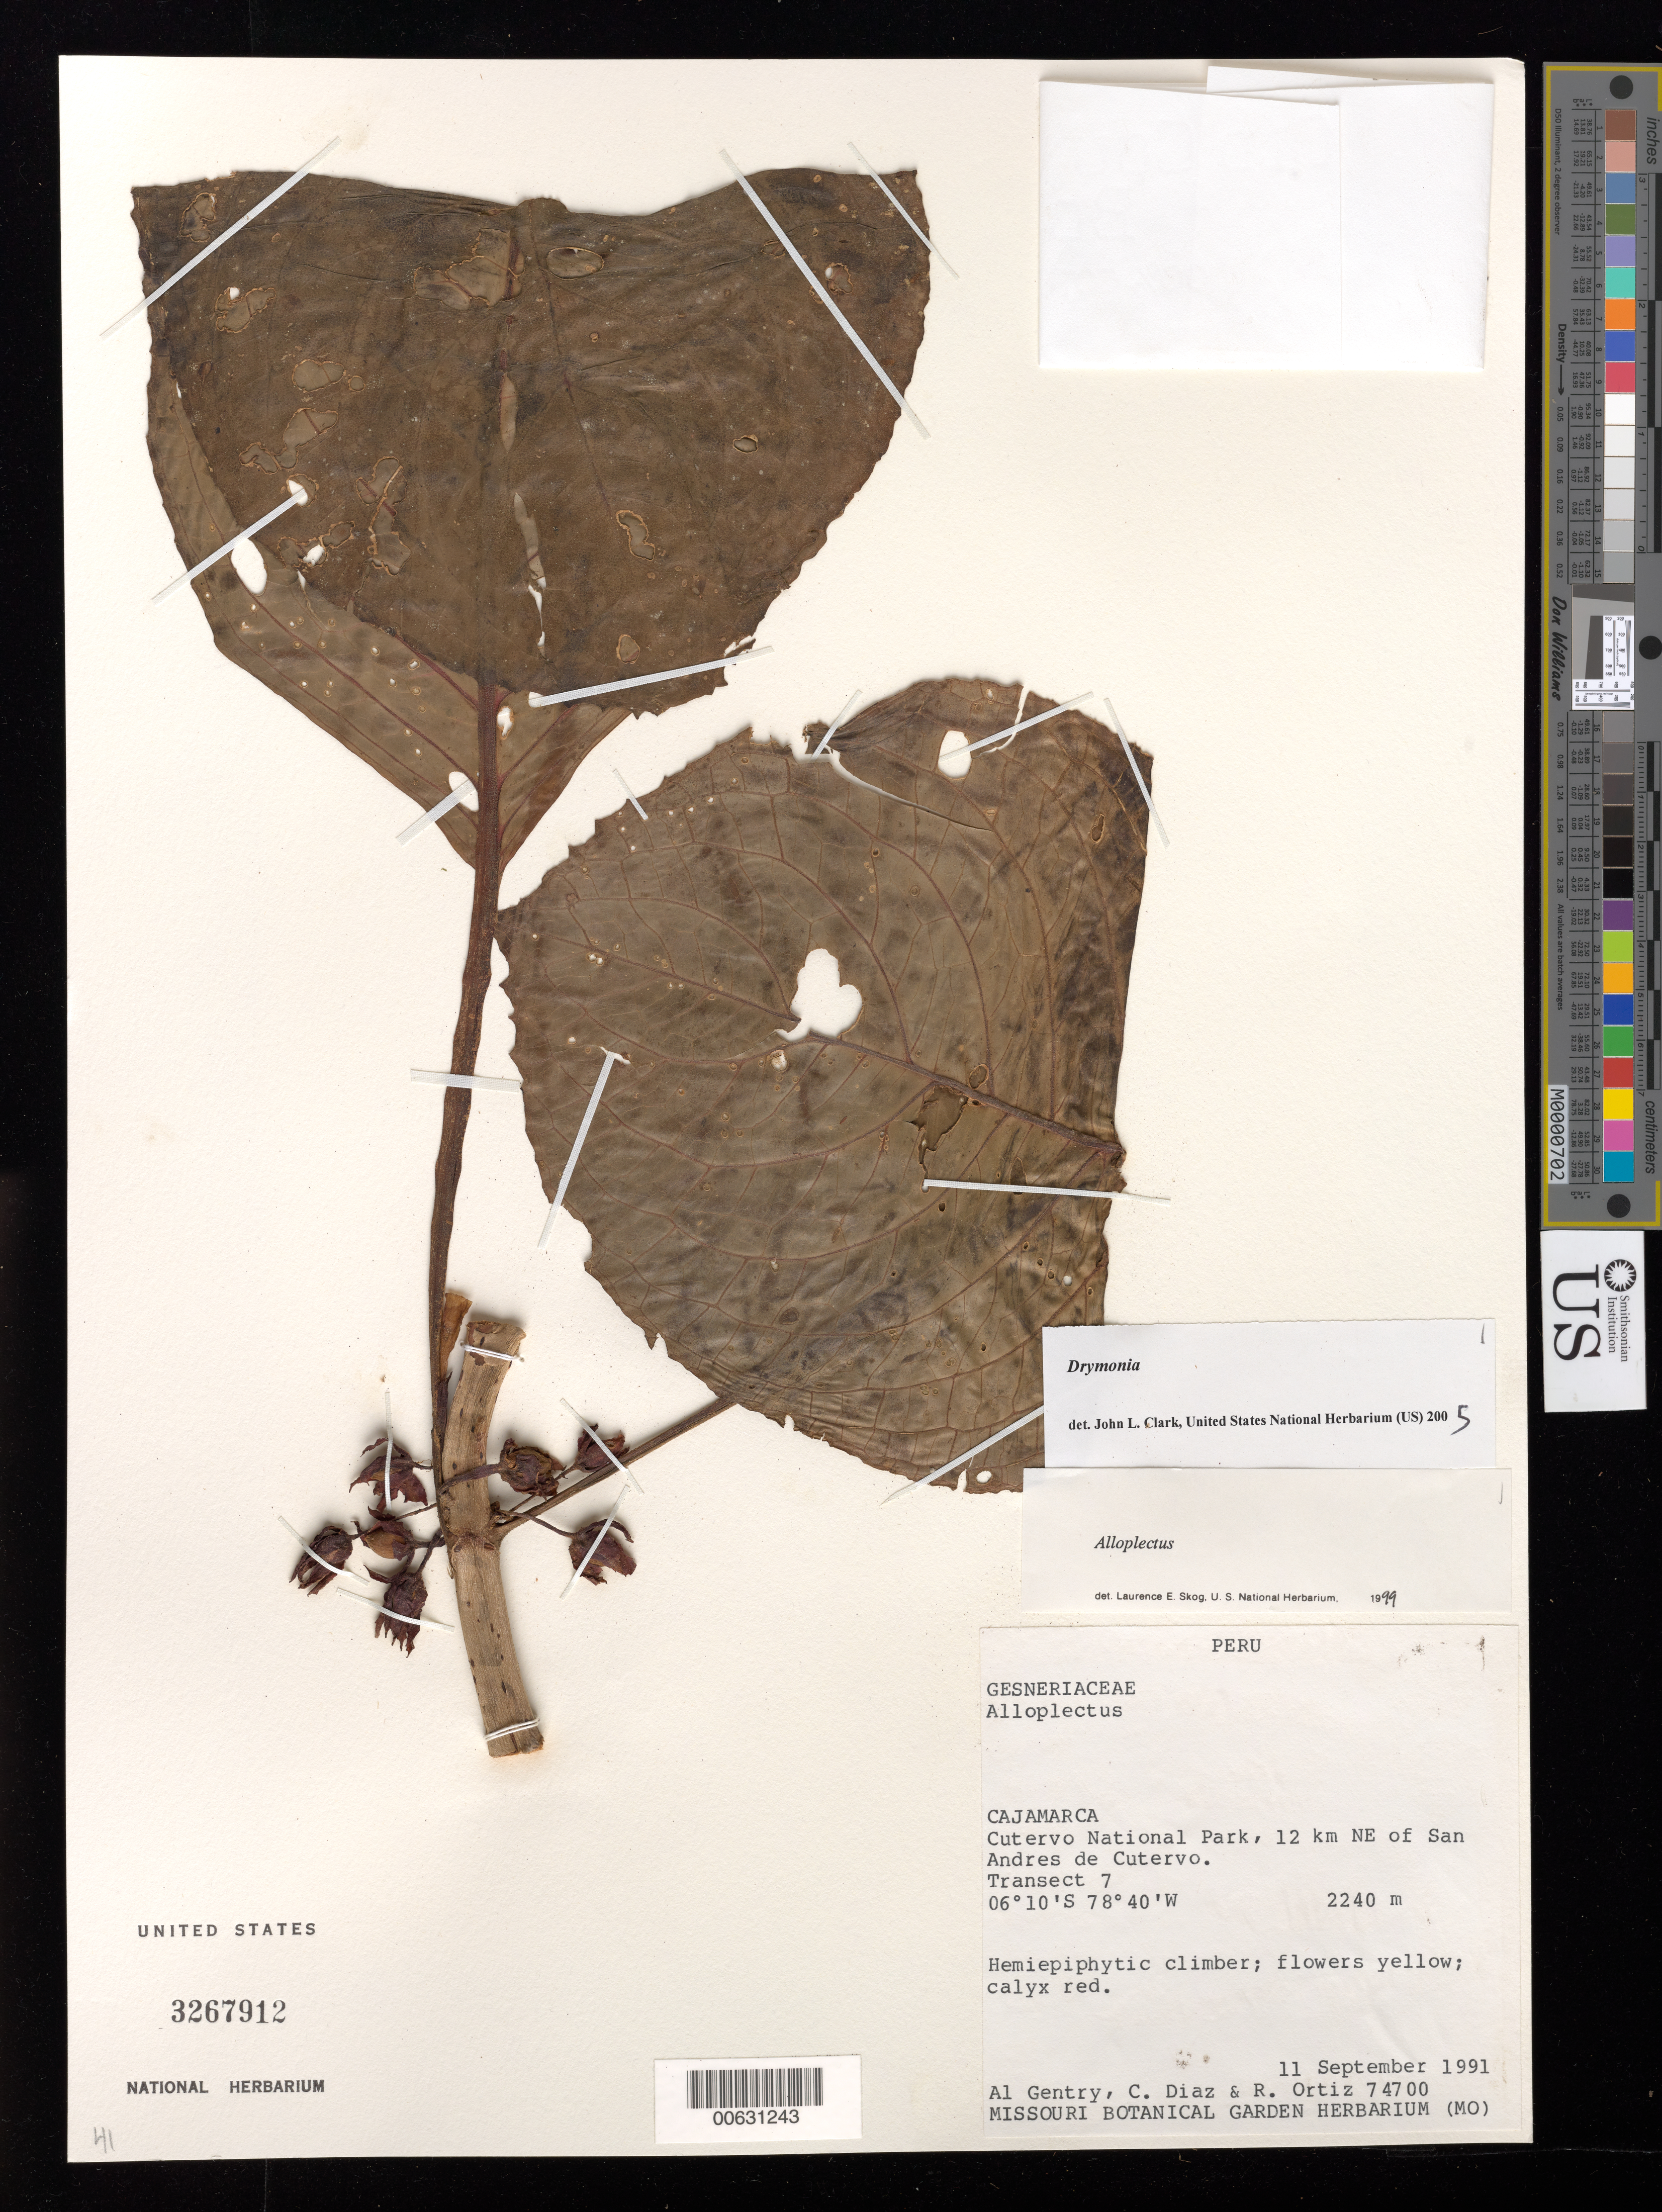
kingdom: Plantae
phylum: Tracheophyta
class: Magnoliopsida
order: Lamiales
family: Gesneriaceae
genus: Drymonia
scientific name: Drymonia cutervoensis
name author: J.L. Clark et al.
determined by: Skog, Laurence E.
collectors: A. H. Gentry, C. Díaz & R. del C. Ortiz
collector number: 74700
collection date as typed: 11 Sep 1991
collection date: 1991-09-11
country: Peru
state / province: Cajamarca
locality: Cutervo National Park, 12 km NE of San Andres de Cutervo, transect 7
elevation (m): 2240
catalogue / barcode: US 3267912